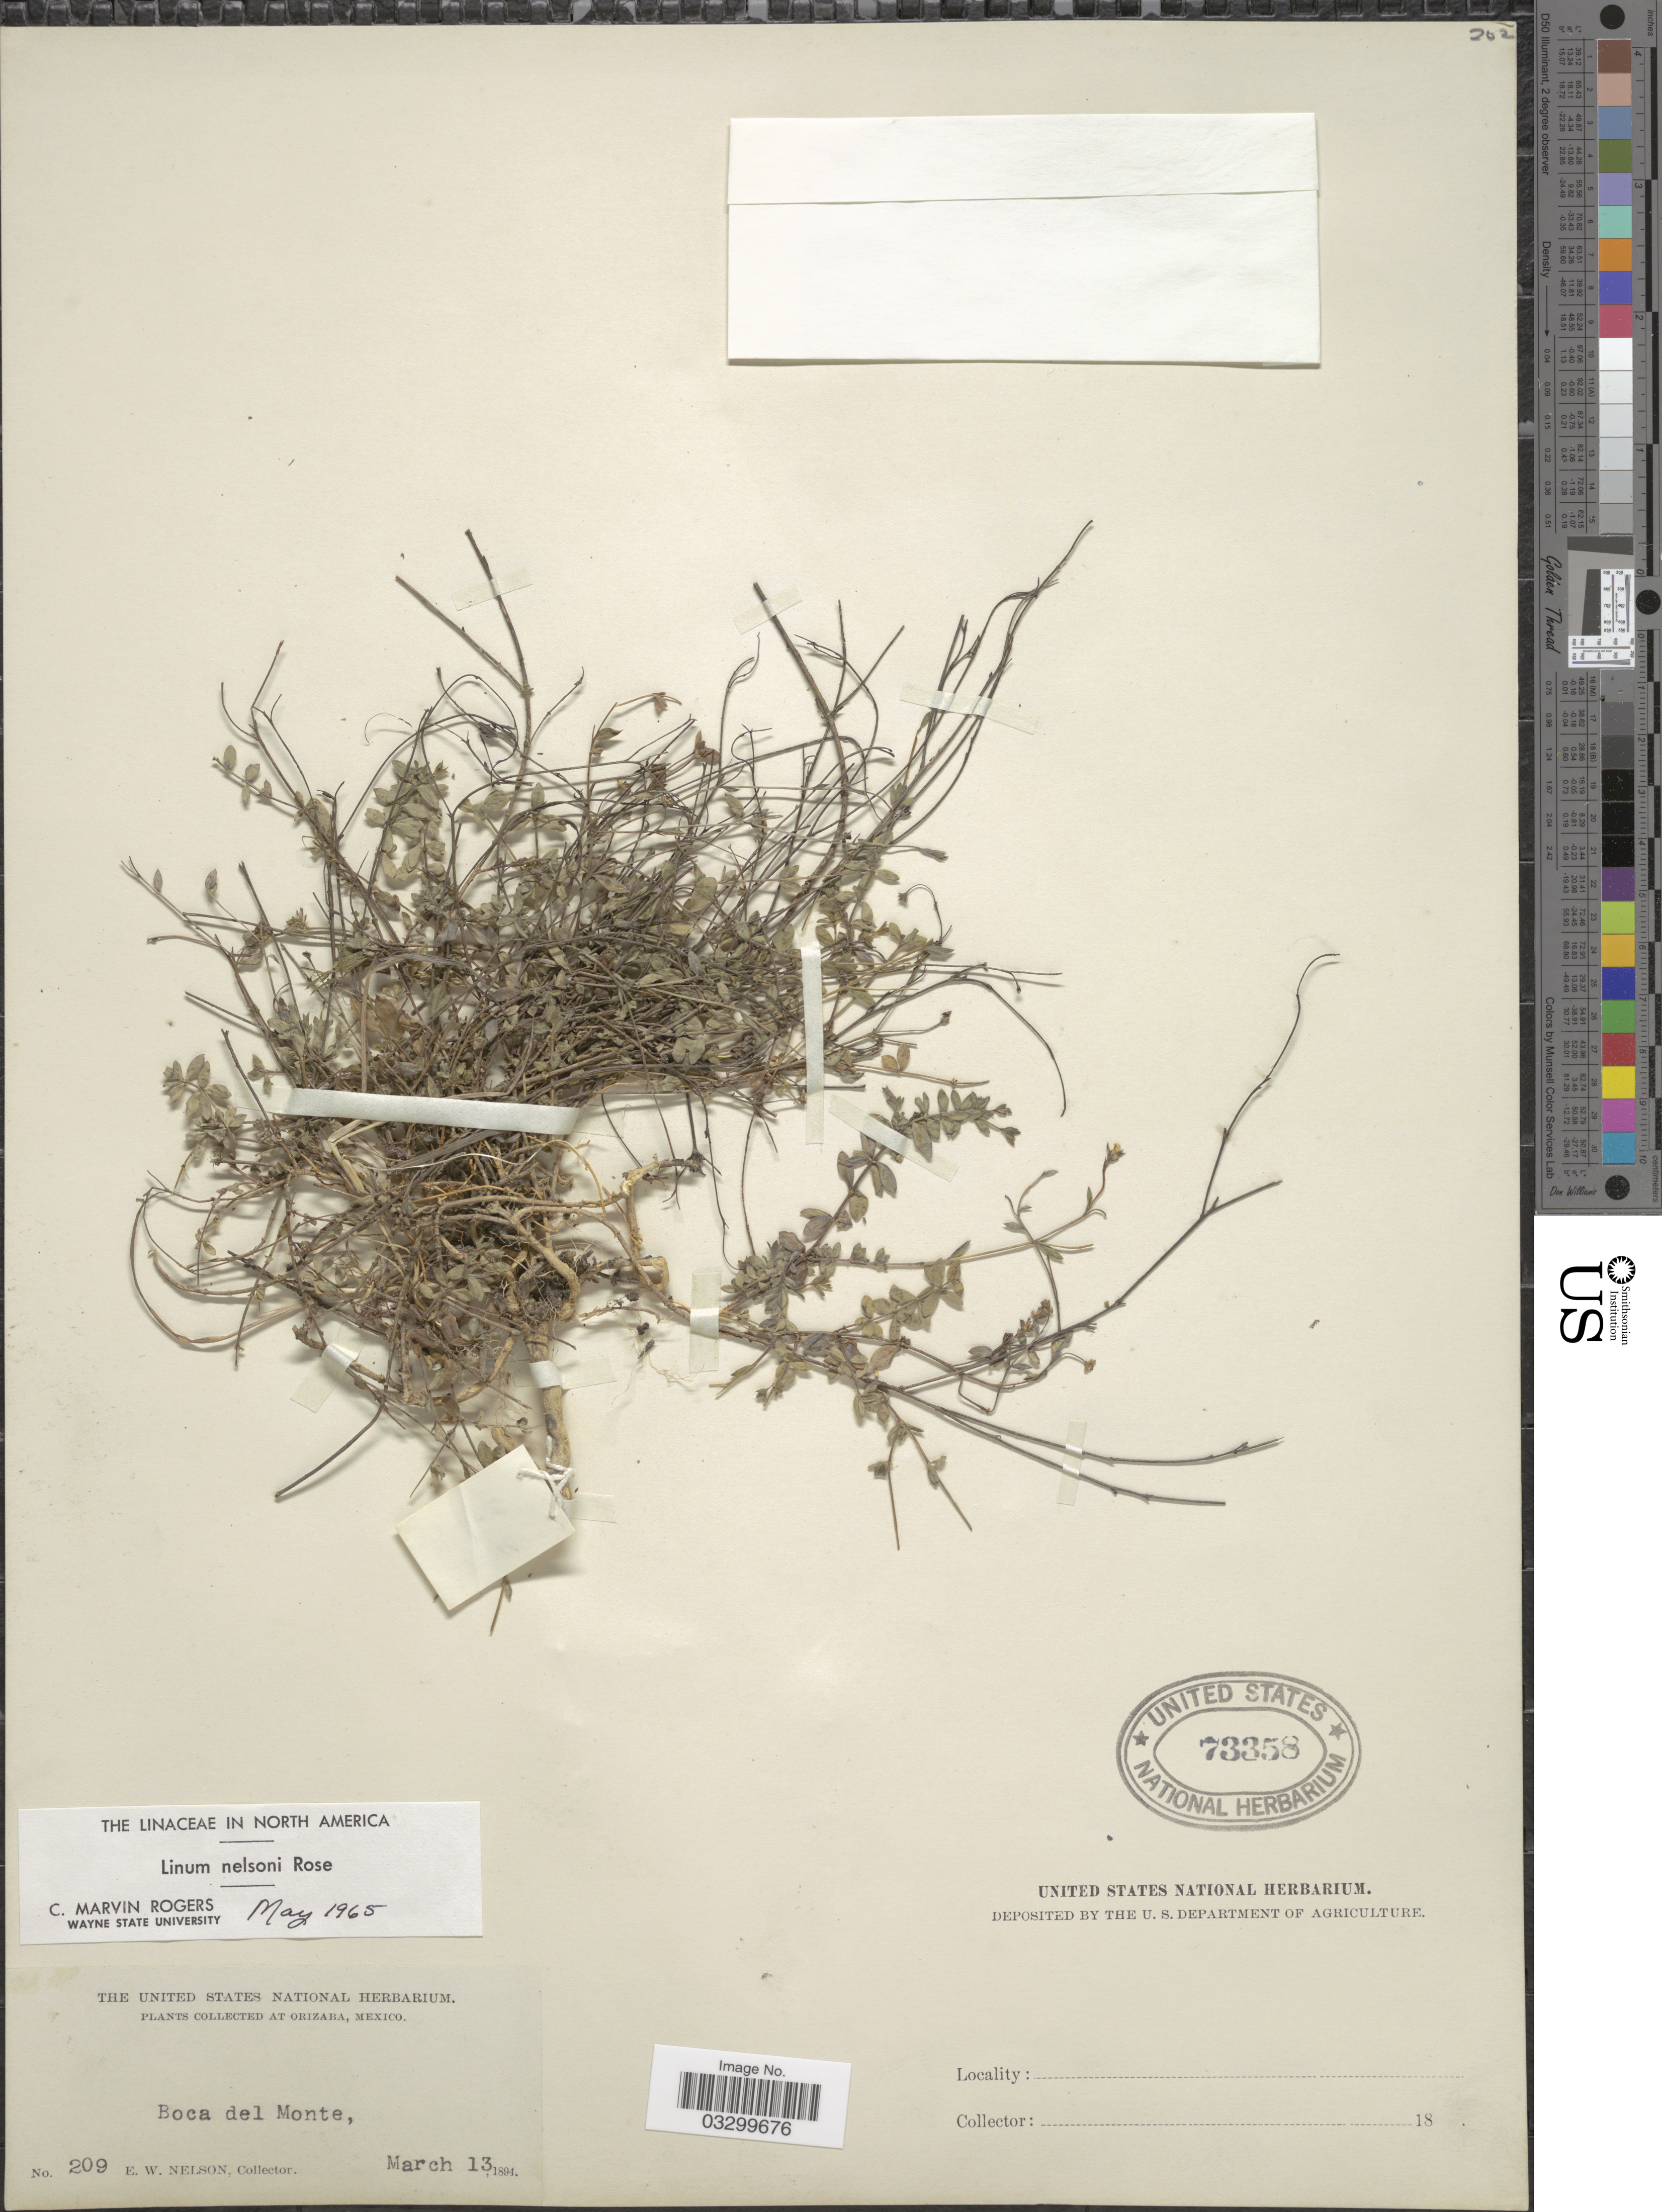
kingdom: Plantae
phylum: Tracheophyta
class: Magnoliopsida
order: Malpighiales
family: Linaceae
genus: Linum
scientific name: Linum nelsonii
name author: Rose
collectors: E. W. Nelson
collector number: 209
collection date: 1894-03-13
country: Mexico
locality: Orizaba, Bocal del Monte.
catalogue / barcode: US 73358